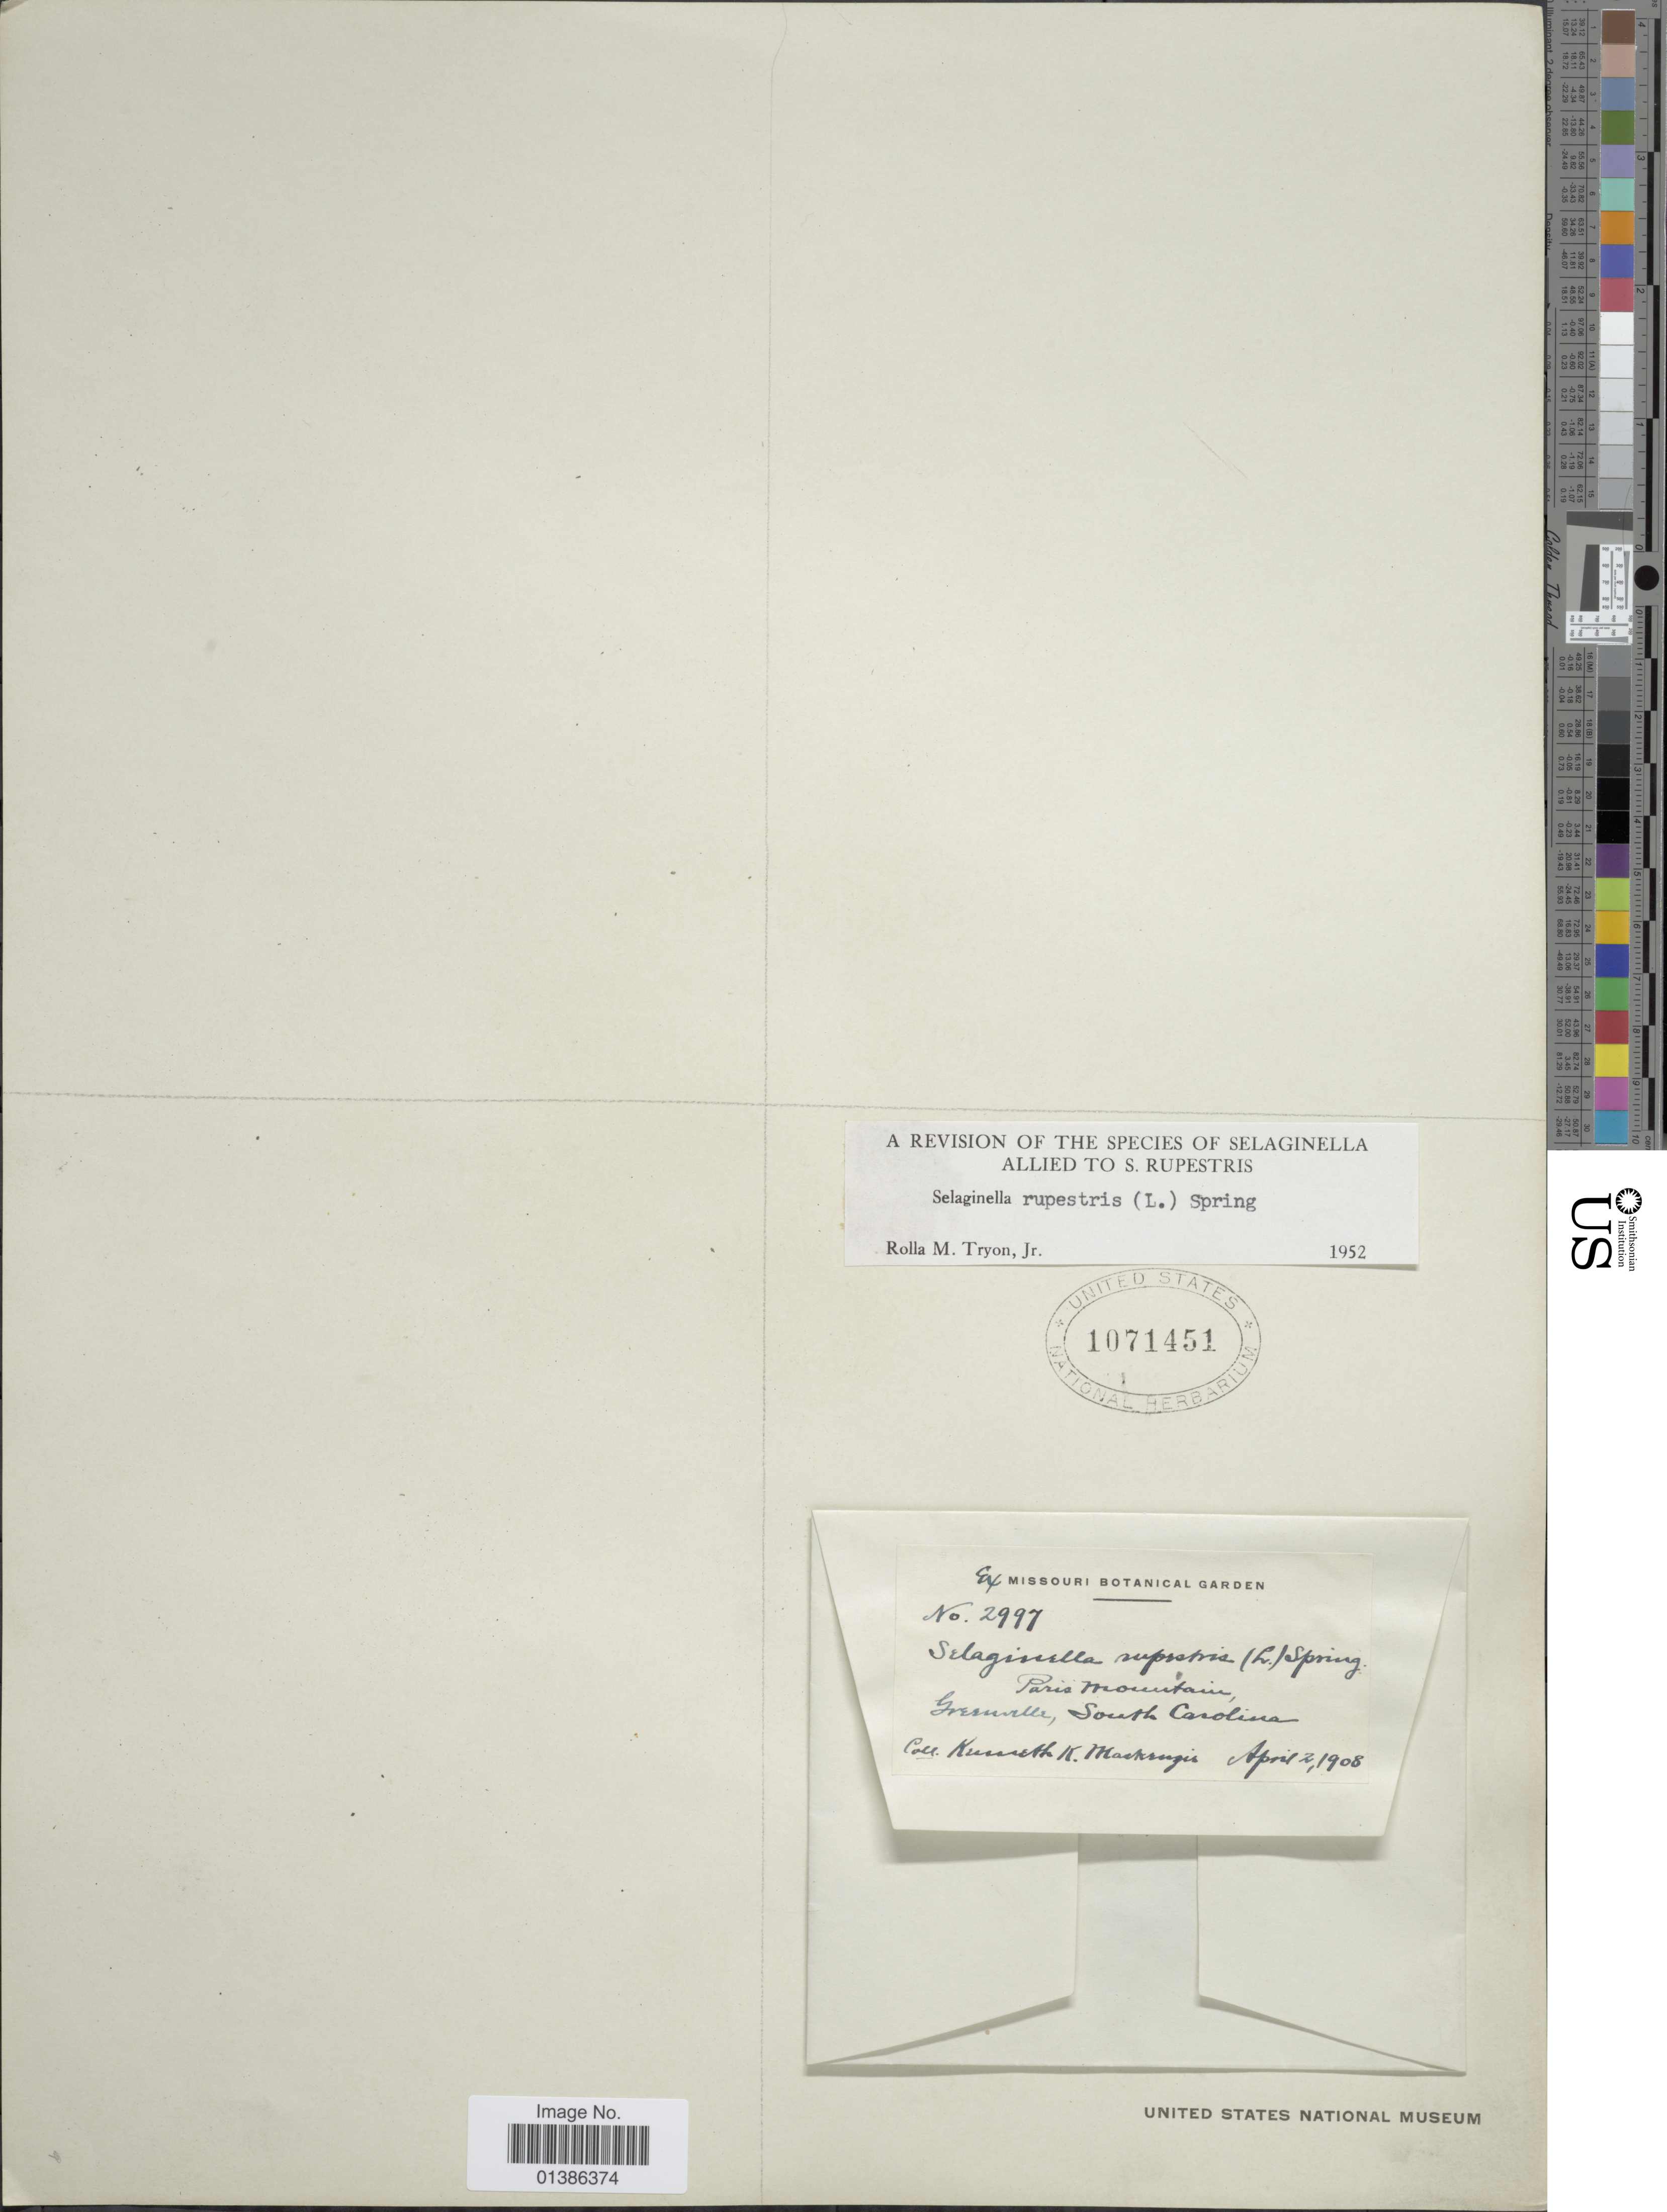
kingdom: Plantae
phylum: Tracheophyta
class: Lycopodiopsida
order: Selaginellales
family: Selaginellaceae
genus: Selaginella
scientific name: Selaginella rupestris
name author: (L.) Spring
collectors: K. K. Mackenzie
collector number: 2997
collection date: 1908-04-02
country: United States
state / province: South Carolina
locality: Paris Mountain, Greenville.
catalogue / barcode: US 1071451